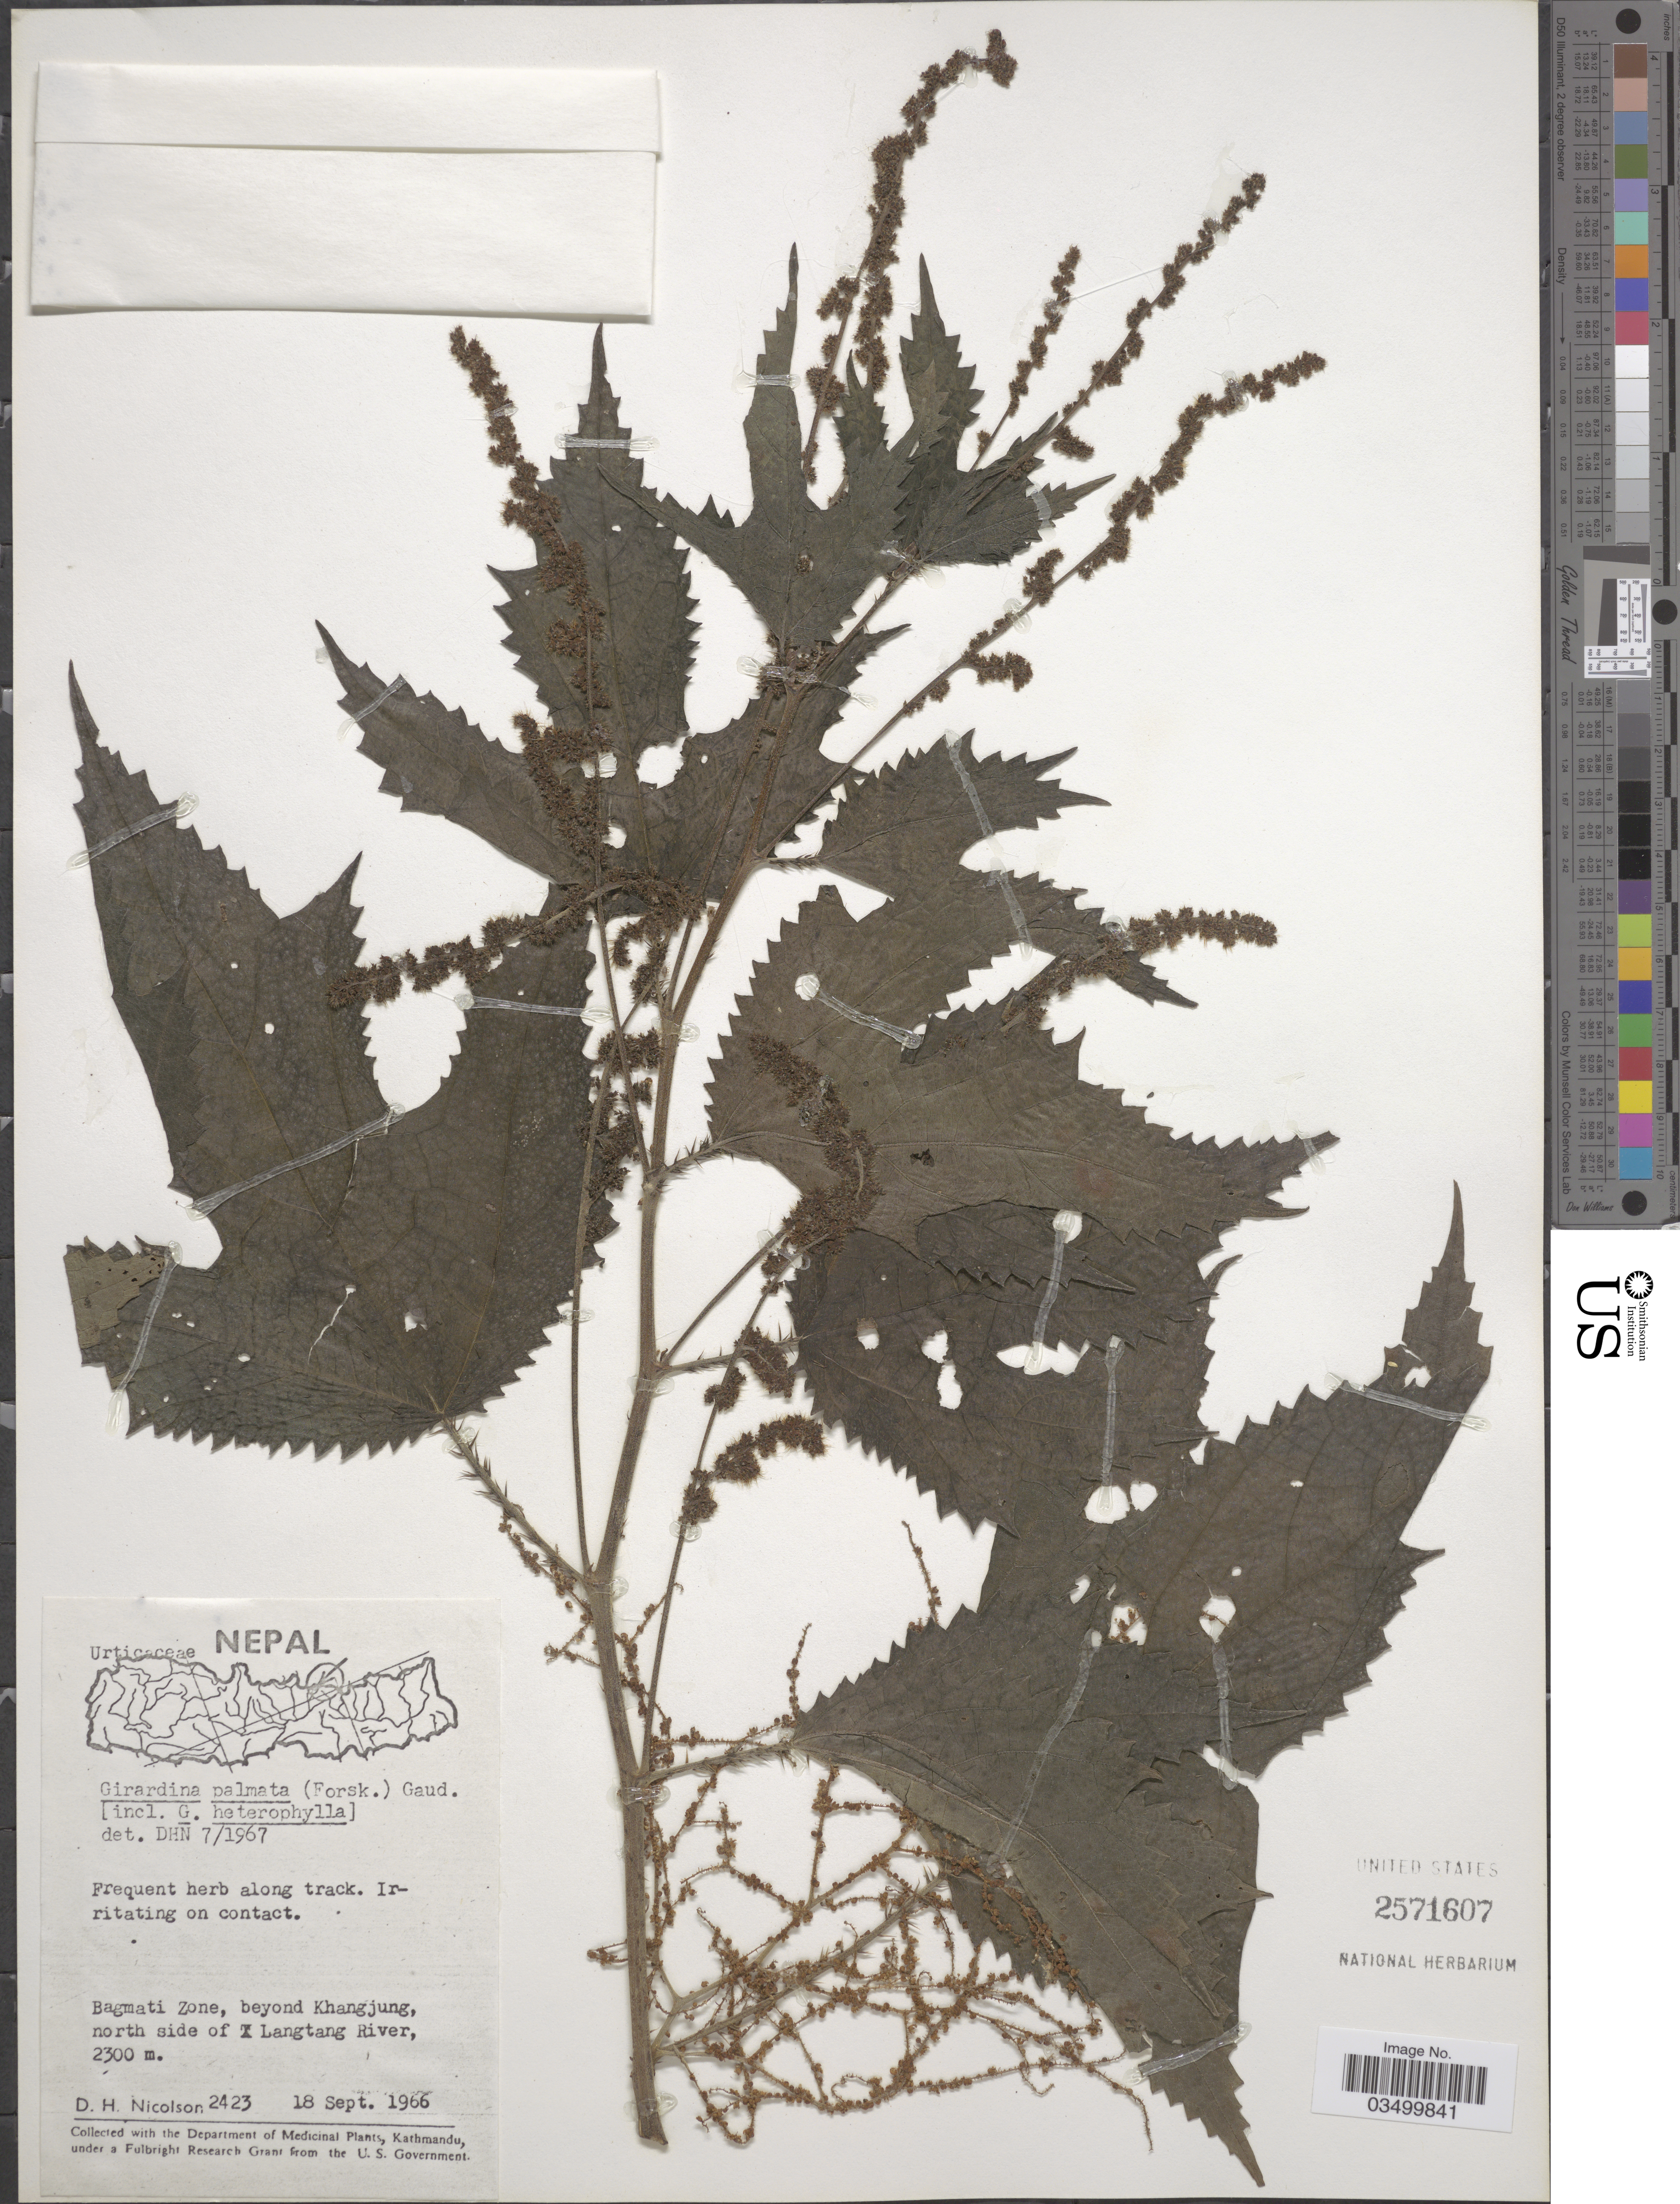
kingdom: Plantae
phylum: Tracheophyta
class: Magnoliopsida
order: Rosales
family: Urticaceae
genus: Girardinia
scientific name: Girardinia diversifolia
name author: (Link) Friis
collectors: D. H. Nicolson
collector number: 2423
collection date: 1966-09-18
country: Nepal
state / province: Bagmati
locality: Bagmati Zone, beyond Khangjung, north side of Langtang River.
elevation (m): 2300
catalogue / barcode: US 2571607